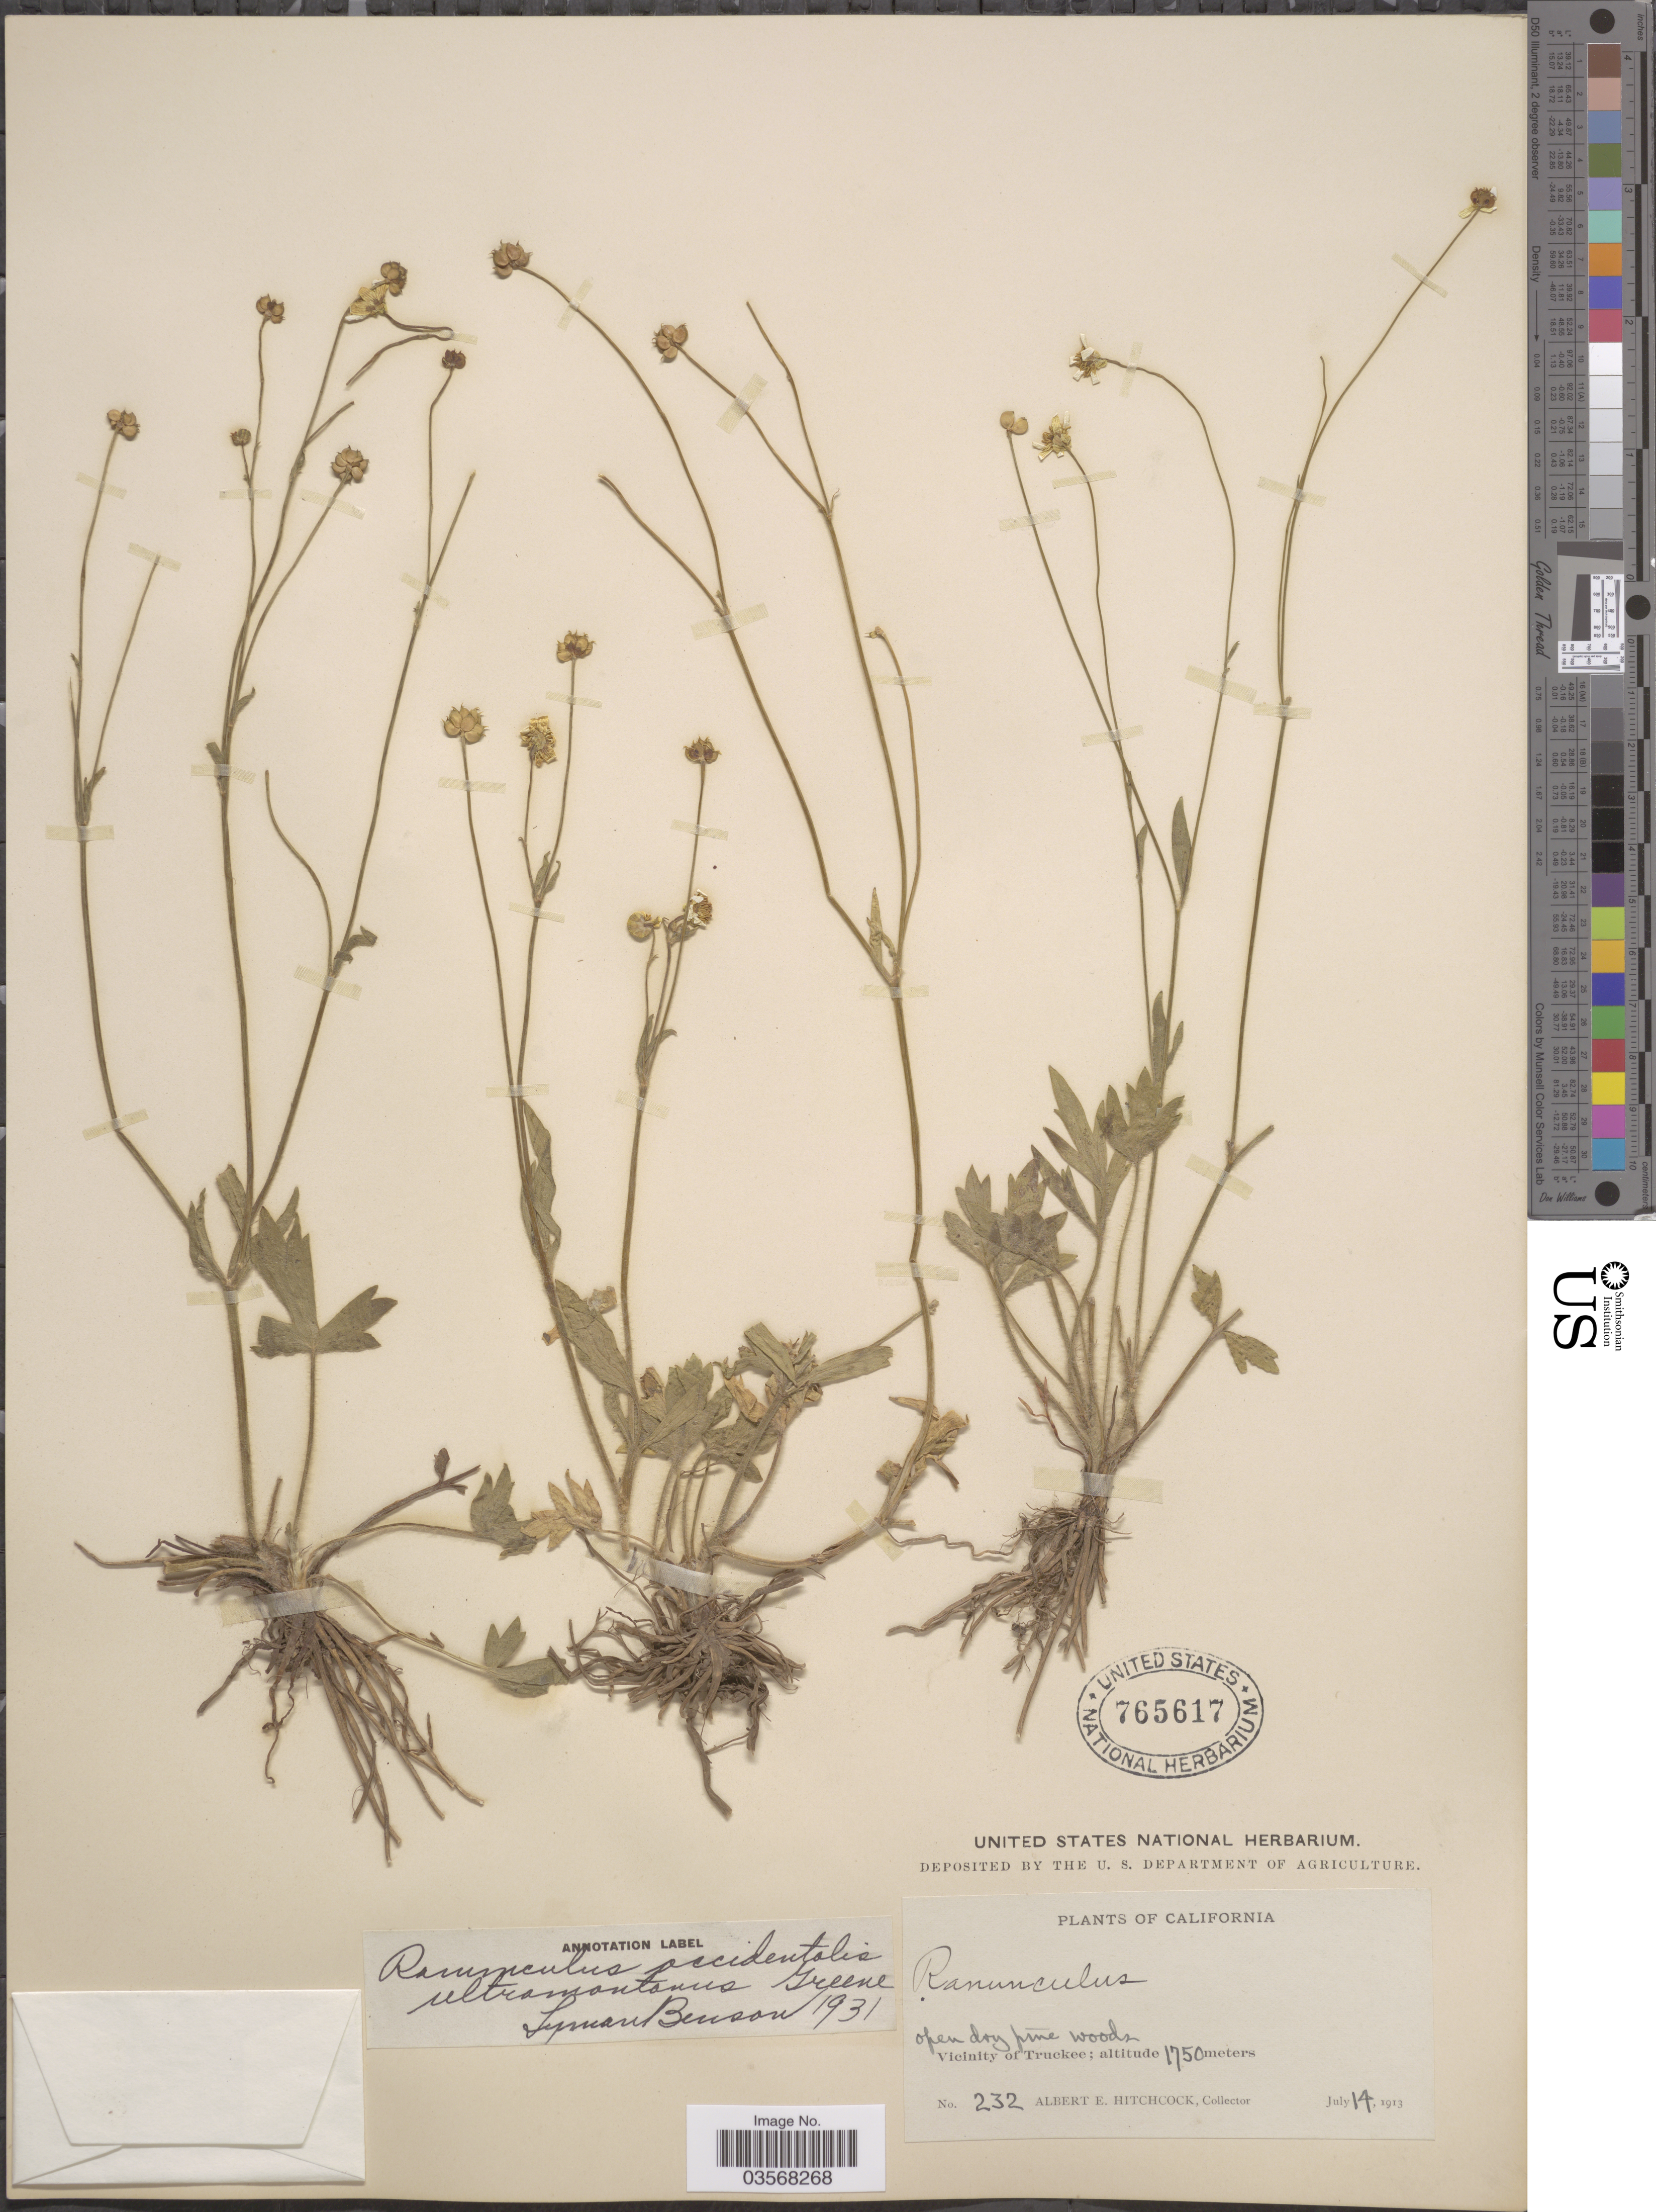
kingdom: Plantae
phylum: Tracheophyta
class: Magnoliopsida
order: Ranunculales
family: Ranunculaceae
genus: Ranunculus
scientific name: Ranunculus occidentalis var. ultramontanus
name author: Nutt.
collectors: A. Hitchcock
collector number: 232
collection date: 1913-07-14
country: United States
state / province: California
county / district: Nevada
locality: Vicinity of Truckee.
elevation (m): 1750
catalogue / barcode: US 765617